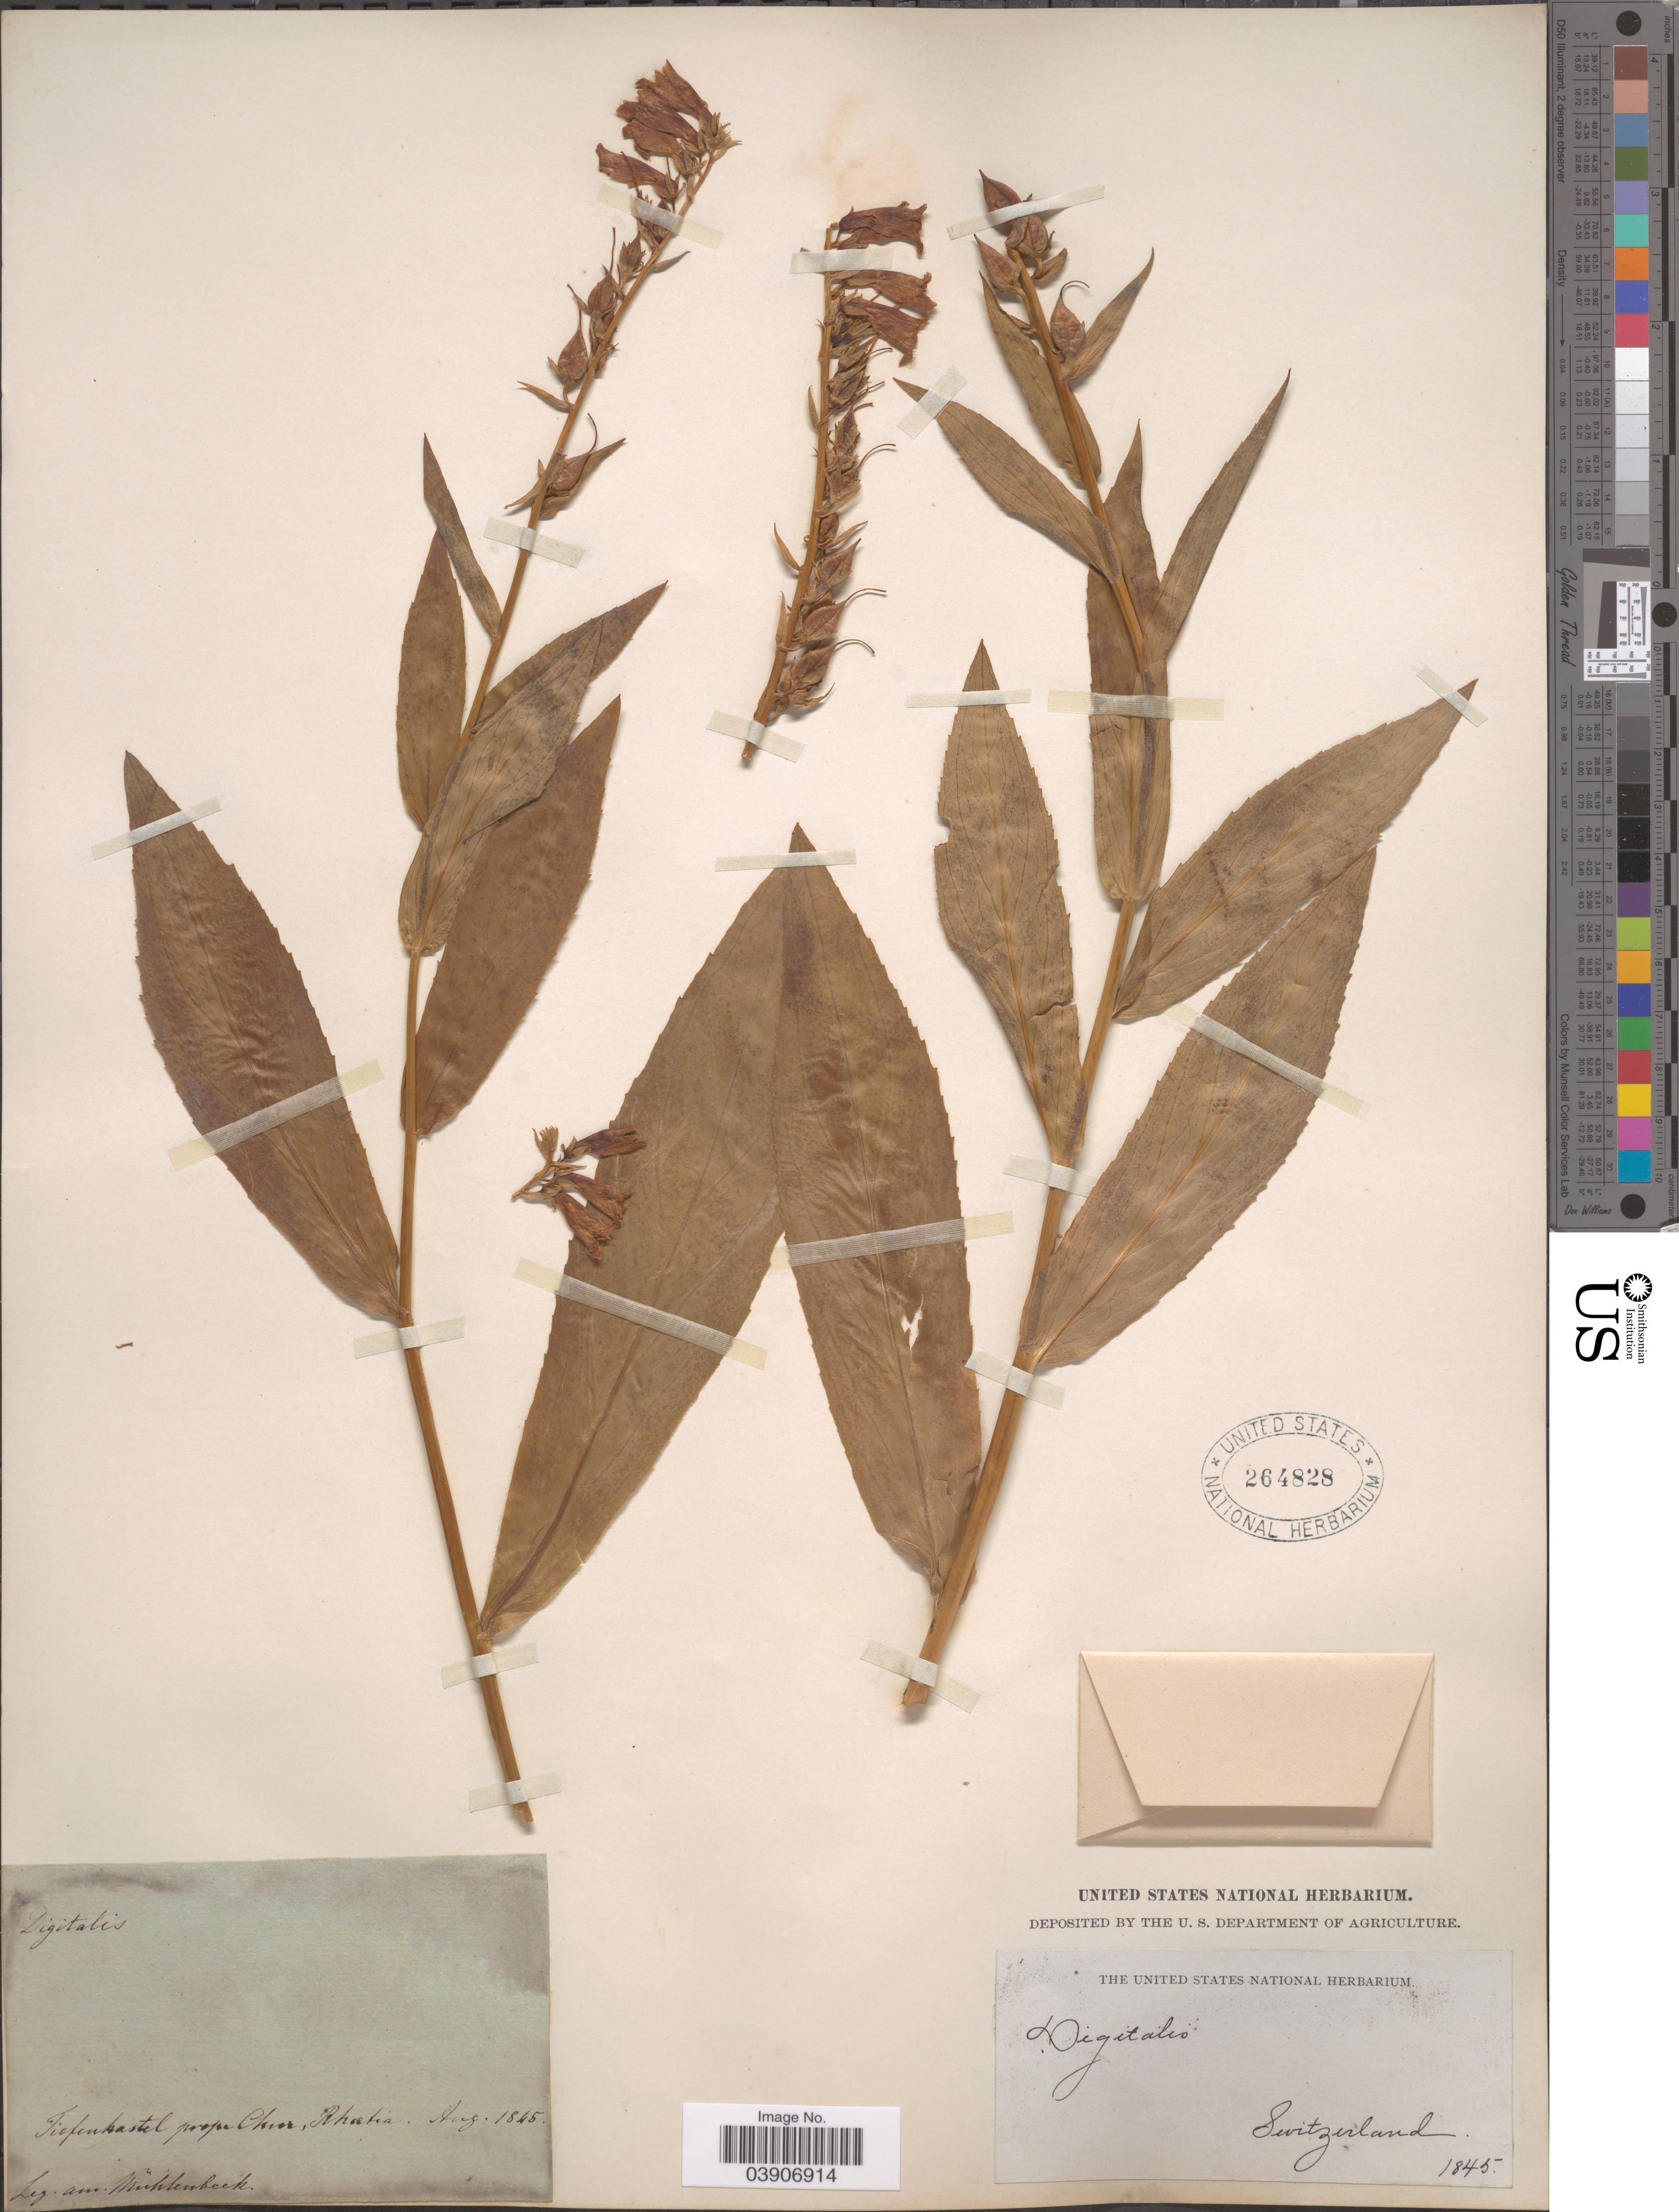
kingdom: Plantae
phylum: Tracheophyta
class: Magnoliopsida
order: Lamiales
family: Plantaginaceae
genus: Digitalis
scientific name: Digitalis sp.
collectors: Muhlenbeck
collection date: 1845-08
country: Switzerland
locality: Tiefenkastel prope Chior, Rhaetia.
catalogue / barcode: US 264828